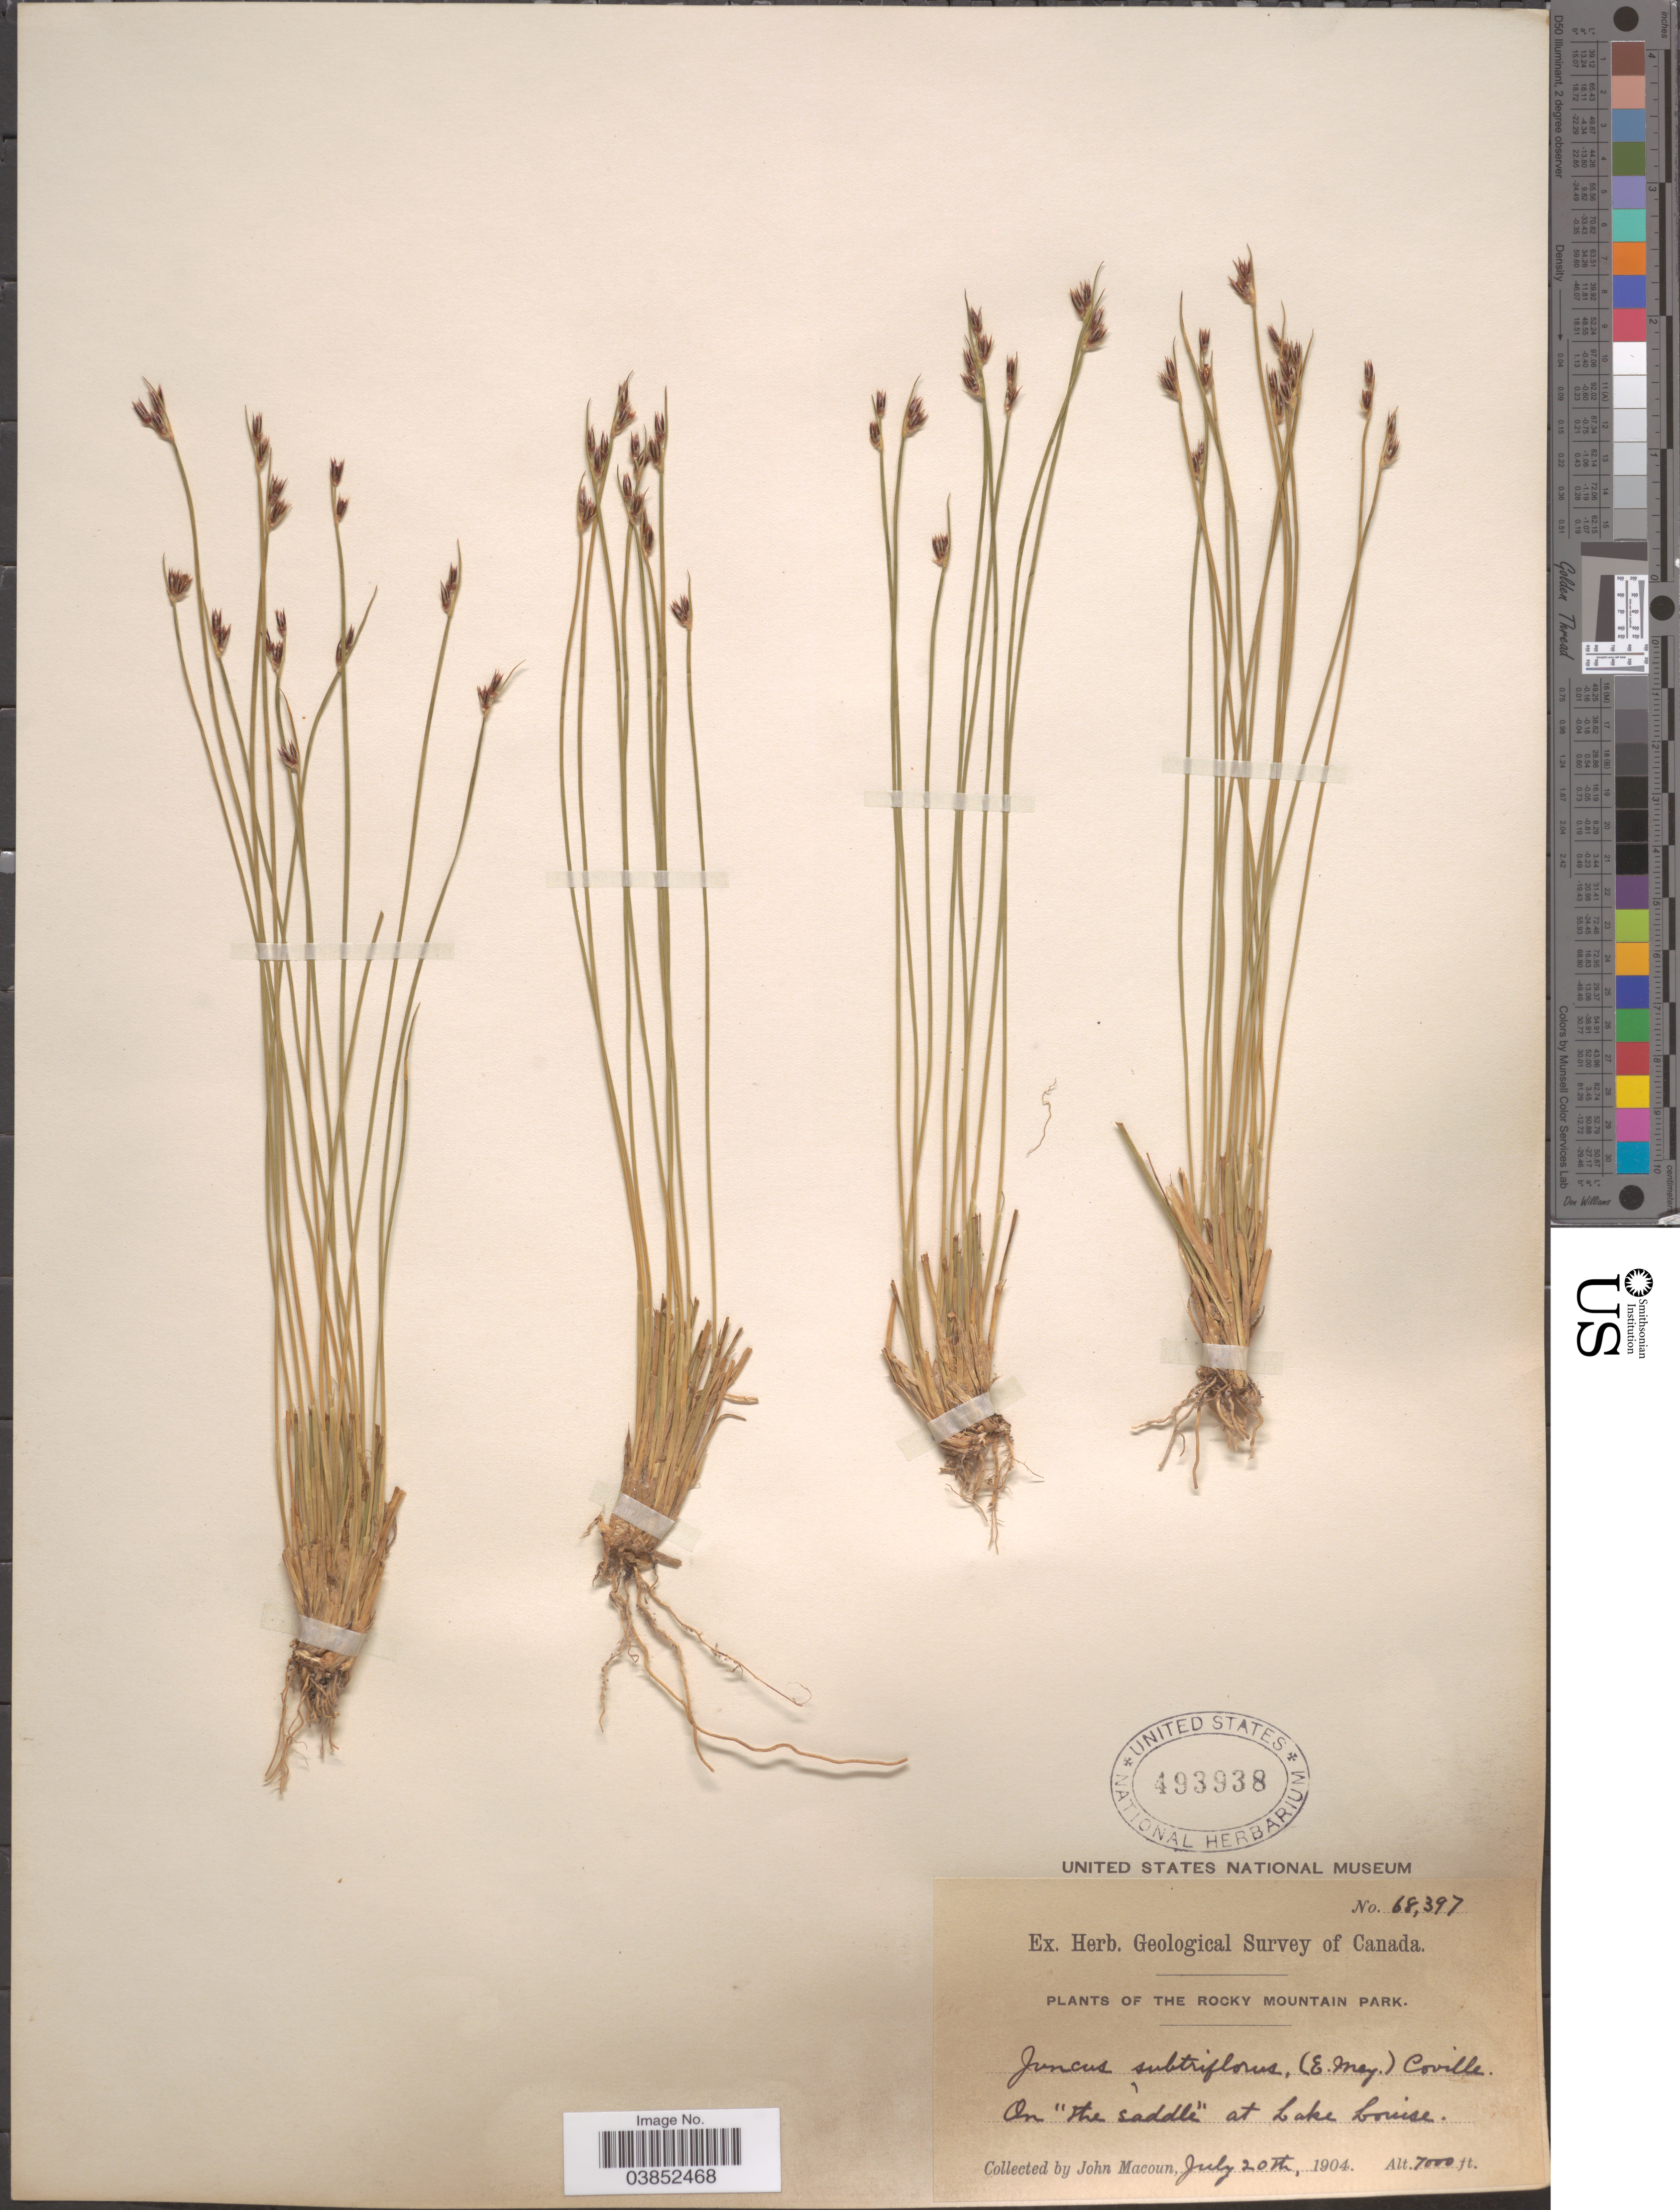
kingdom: Plantae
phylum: Tracheophyta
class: Liliopsida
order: Poales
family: Juncaceae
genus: Juncus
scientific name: Juncus drummondii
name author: E. Mey.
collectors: J. Macoun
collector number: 68397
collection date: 1904-07-20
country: Canada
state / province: Alberta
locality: The Rocky Mountain Park. On "the saddle" at Lake Louise.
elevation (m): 2134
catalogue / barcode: US 493938